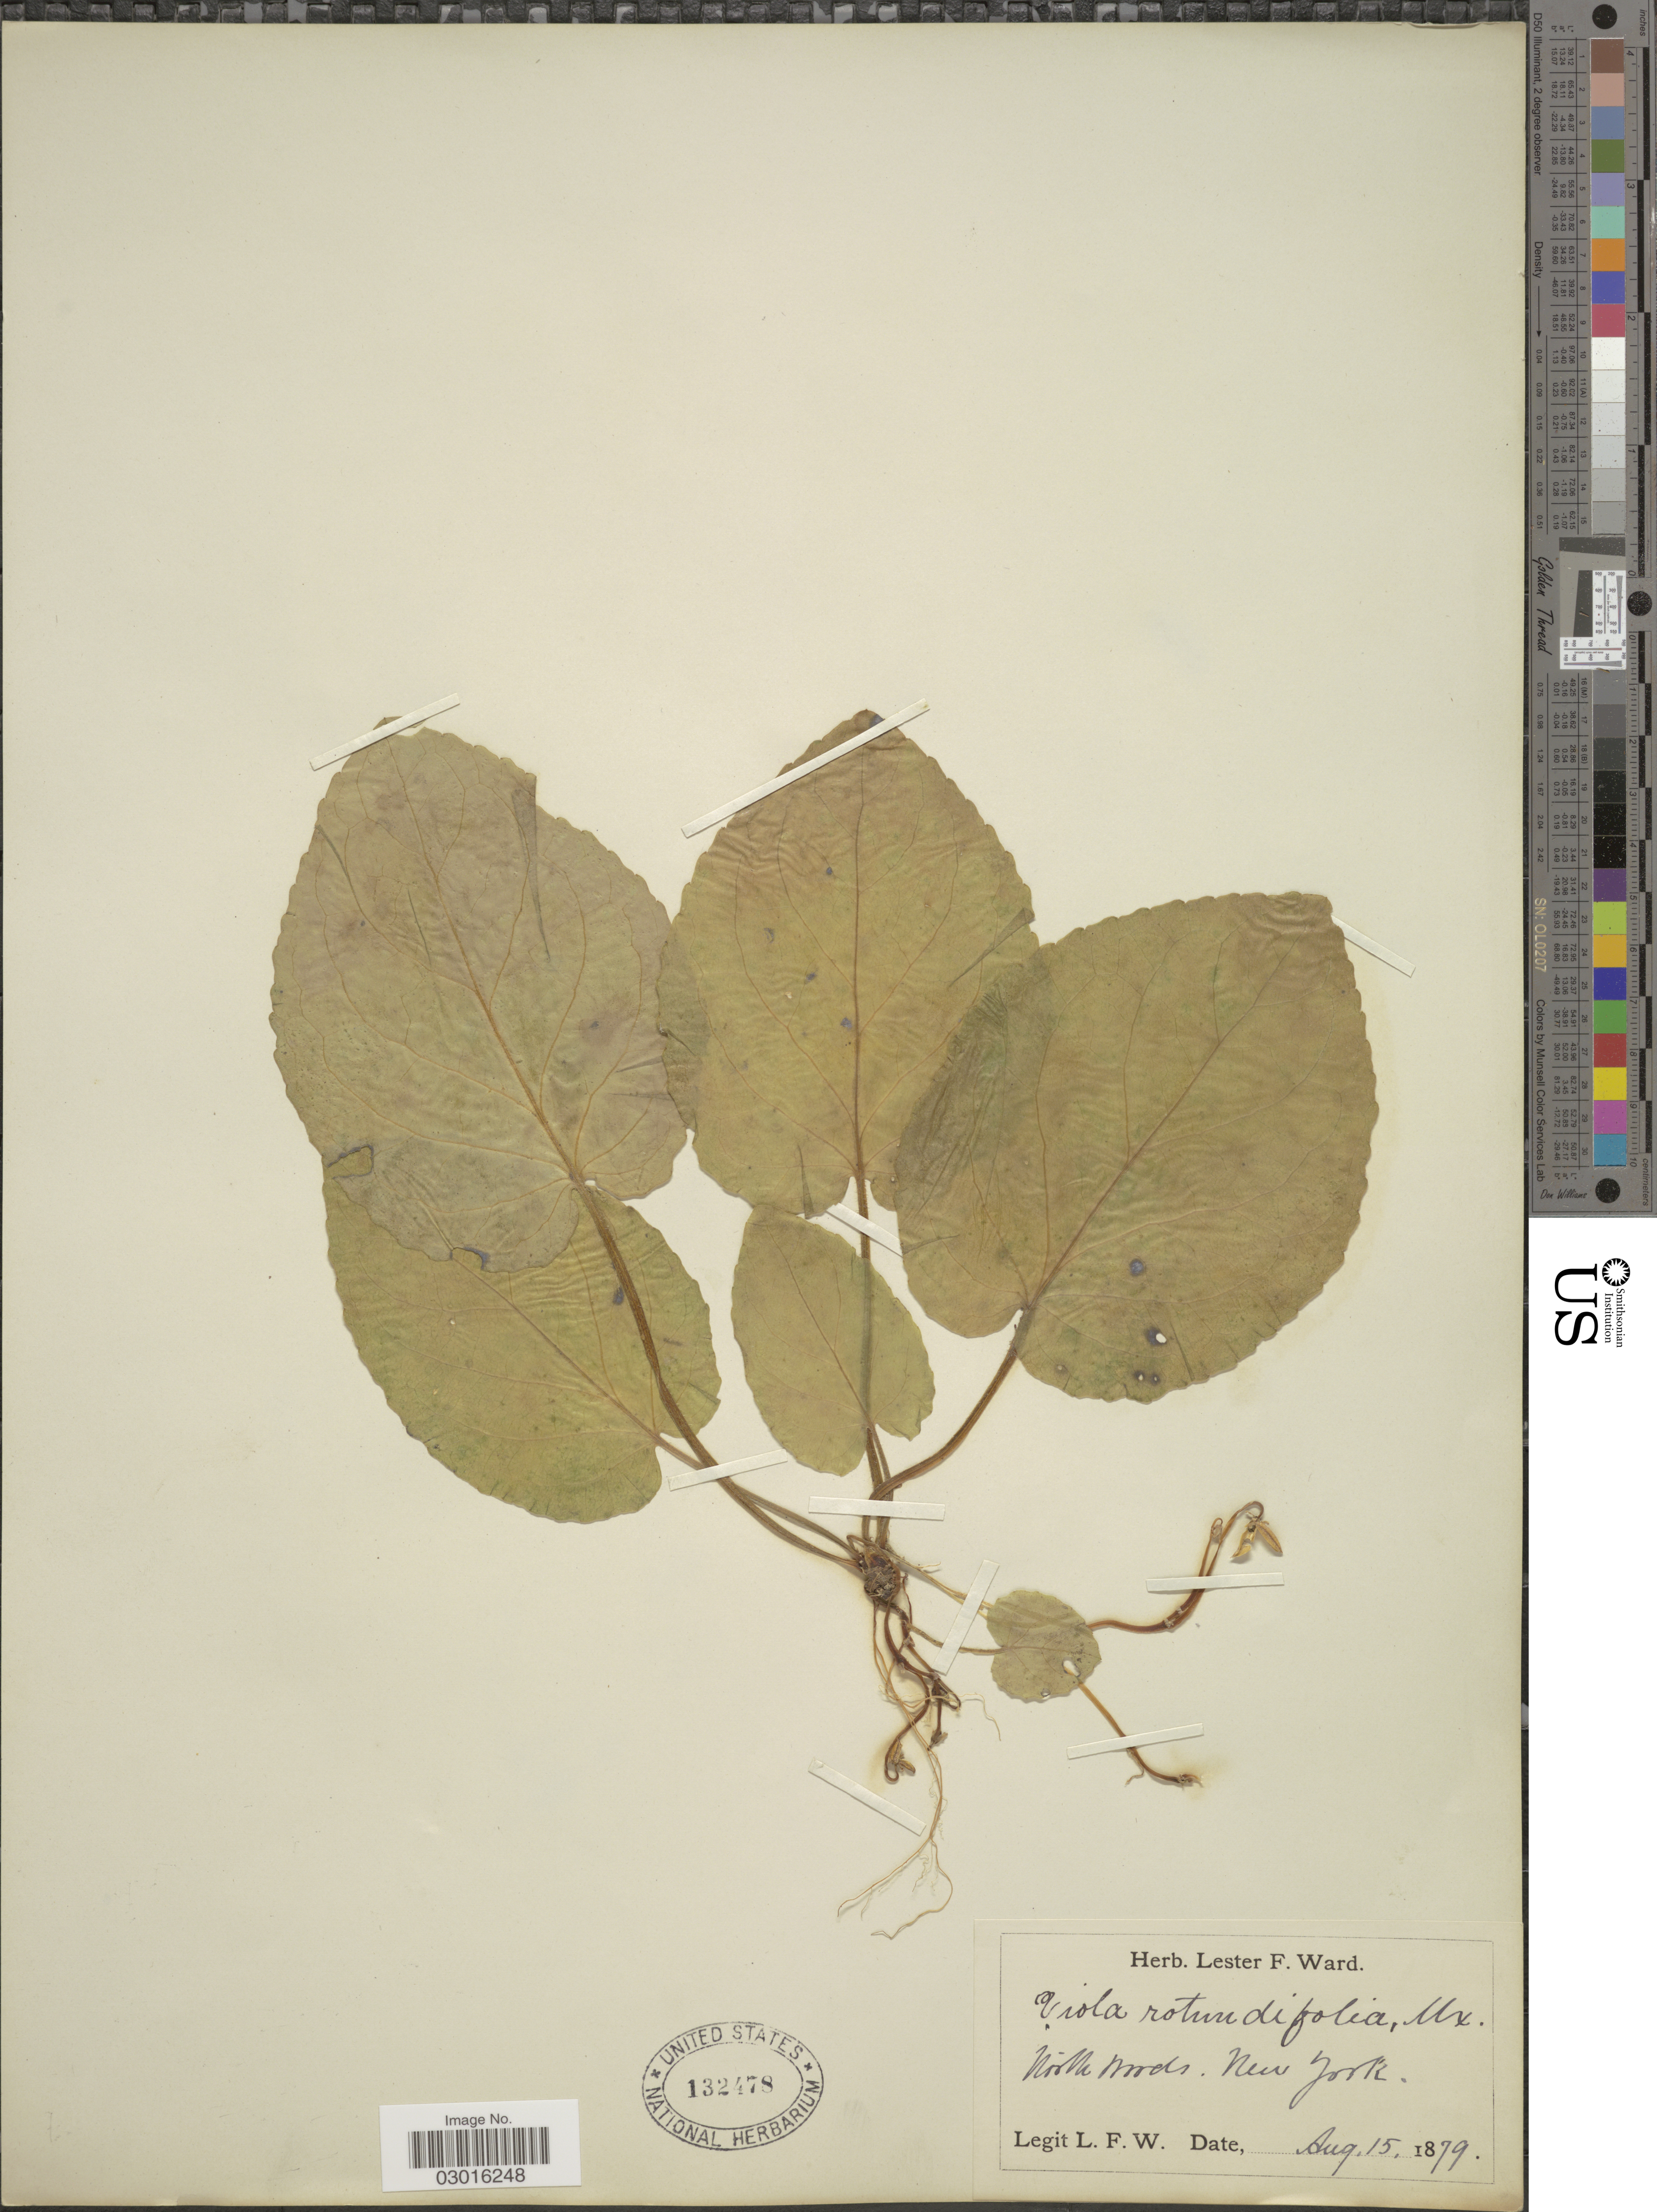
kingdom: Plantae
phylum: Tracheophyta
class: Magnoliopsida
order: Malpighiales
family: Violaceae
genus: Viola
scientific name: Viola rotundifolia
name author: Michx.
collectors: L. F. Ward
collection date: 1879-08-15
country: United States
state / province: New York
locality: North Woods.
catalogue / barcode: US 132478